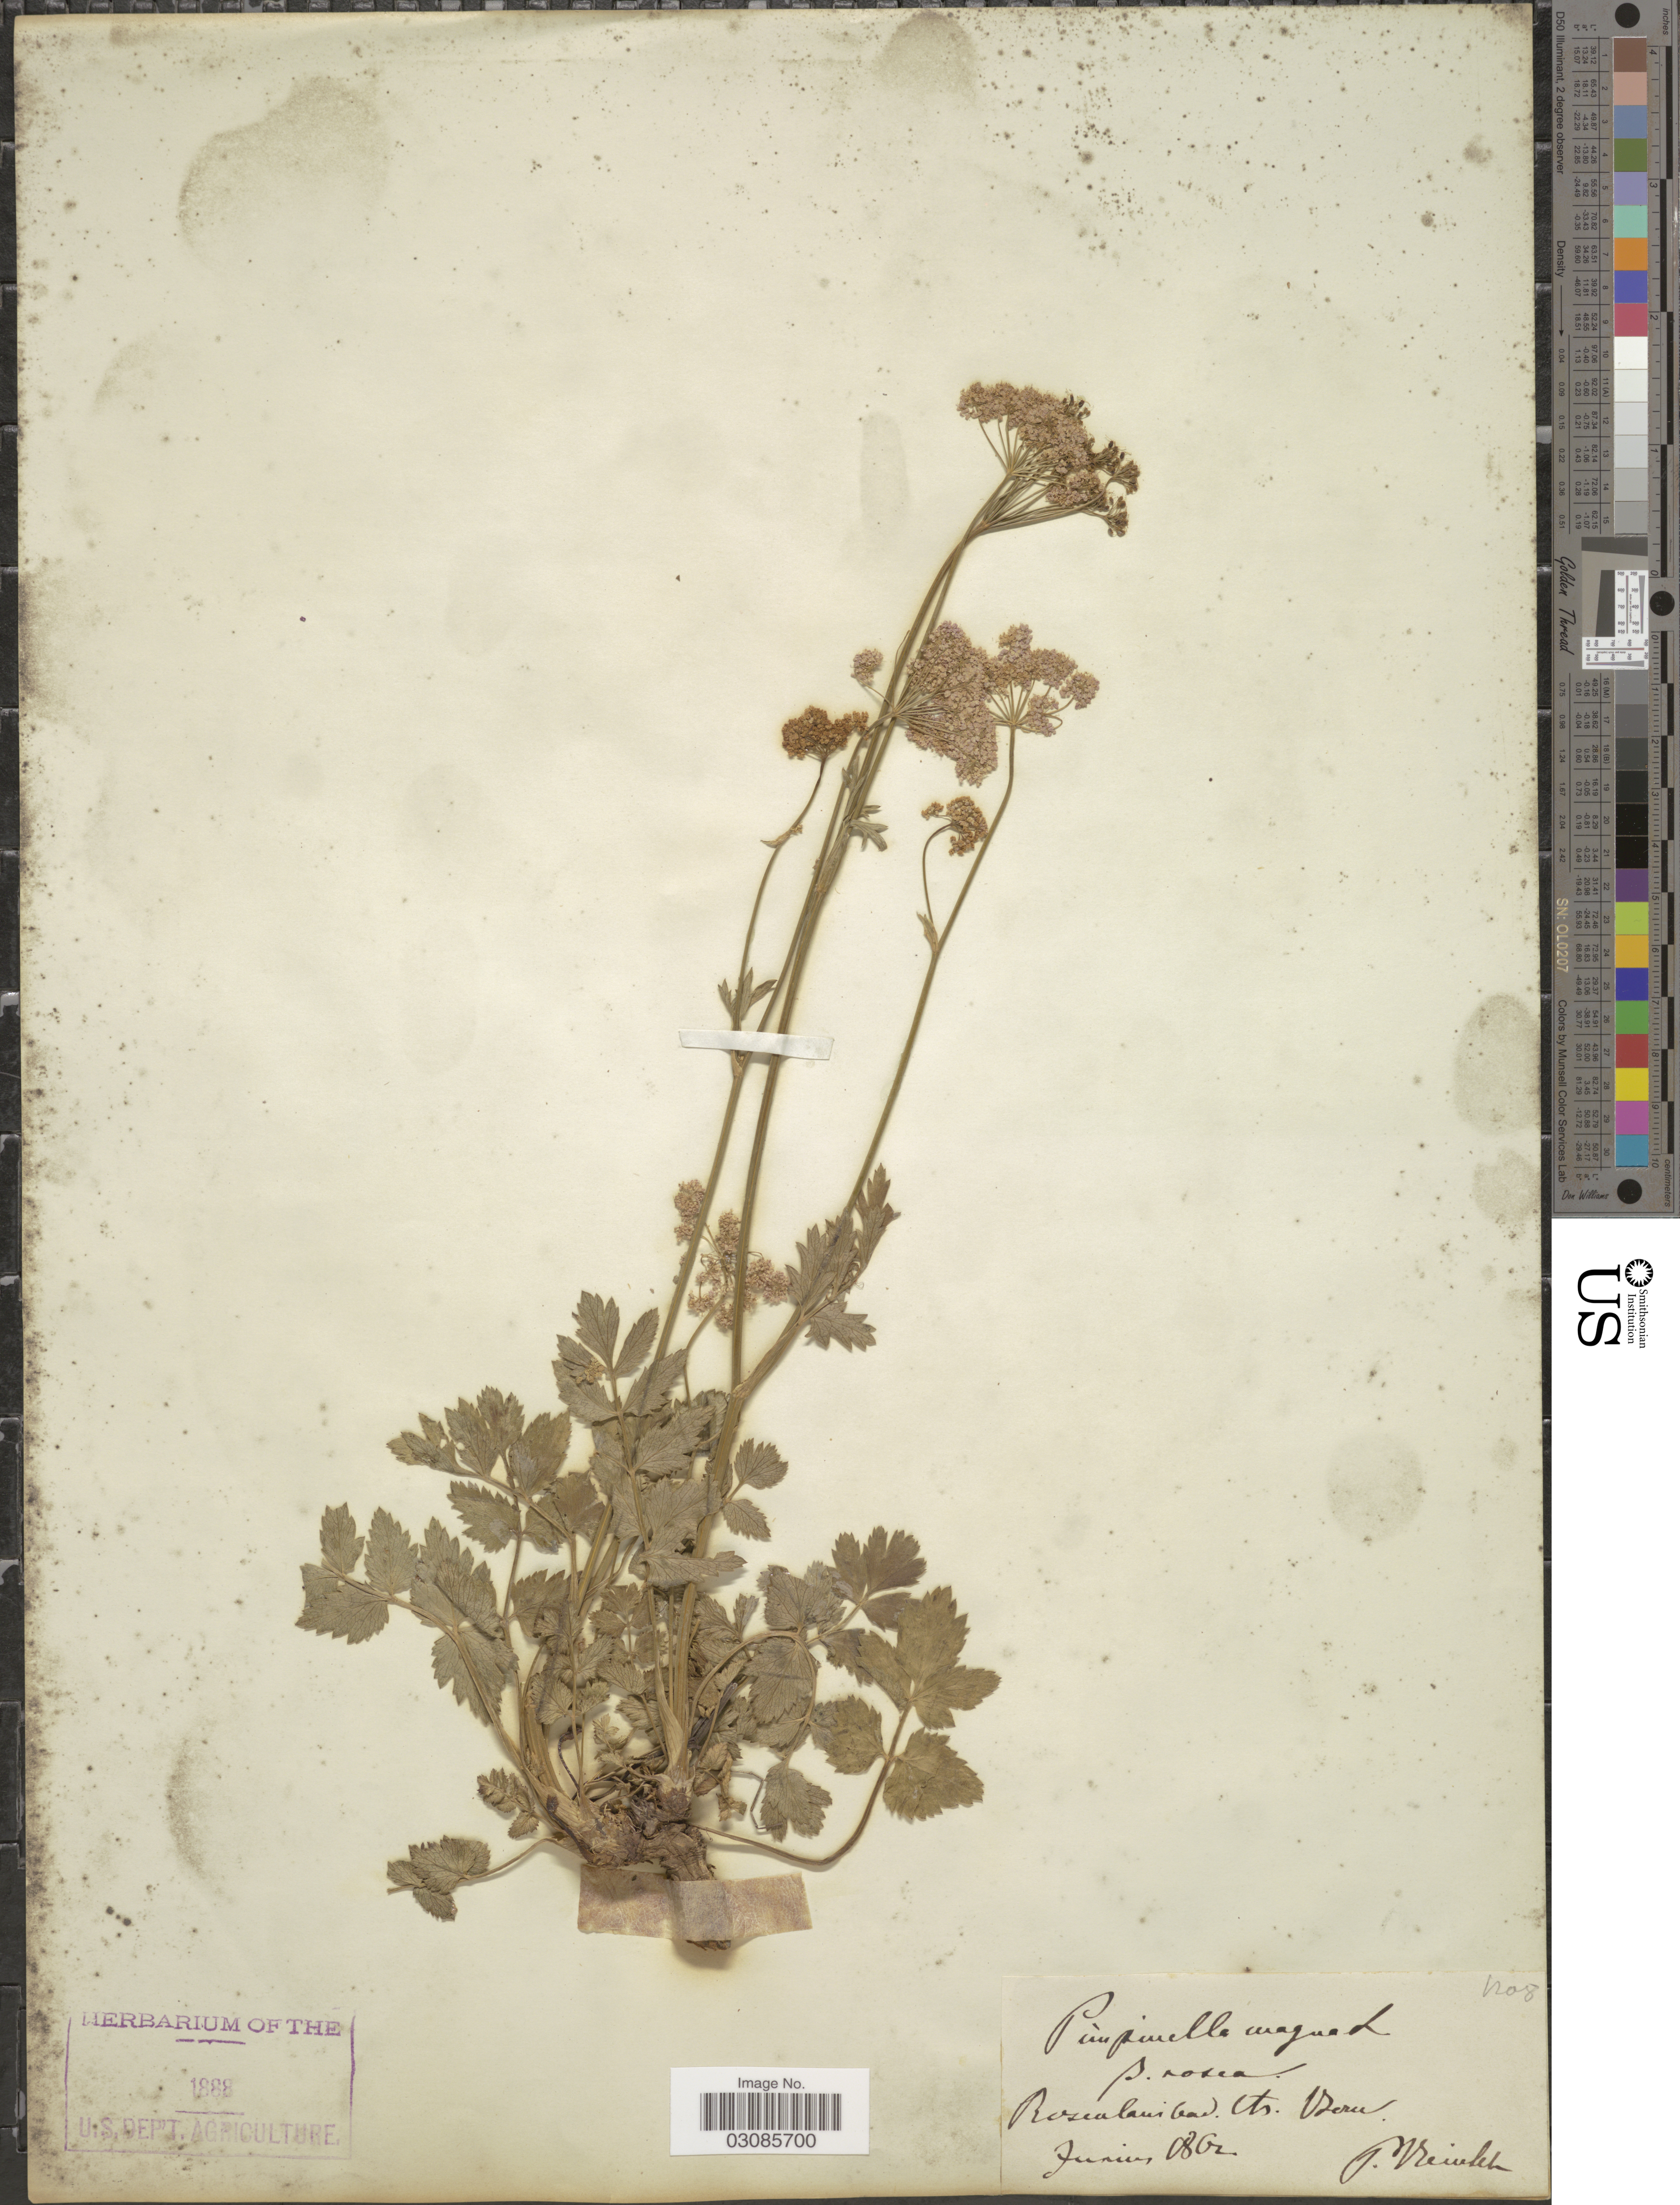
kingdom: Plantae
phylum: Tracheophyta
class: Magnoliopsida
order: Apiales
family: Apiaceae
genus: Pimpinella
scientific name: Pimpinella magna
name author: L.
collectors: P. Reinsch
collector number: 1208*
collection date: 1862-02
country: Peru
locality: Roseulauibad. Lts. Peru.